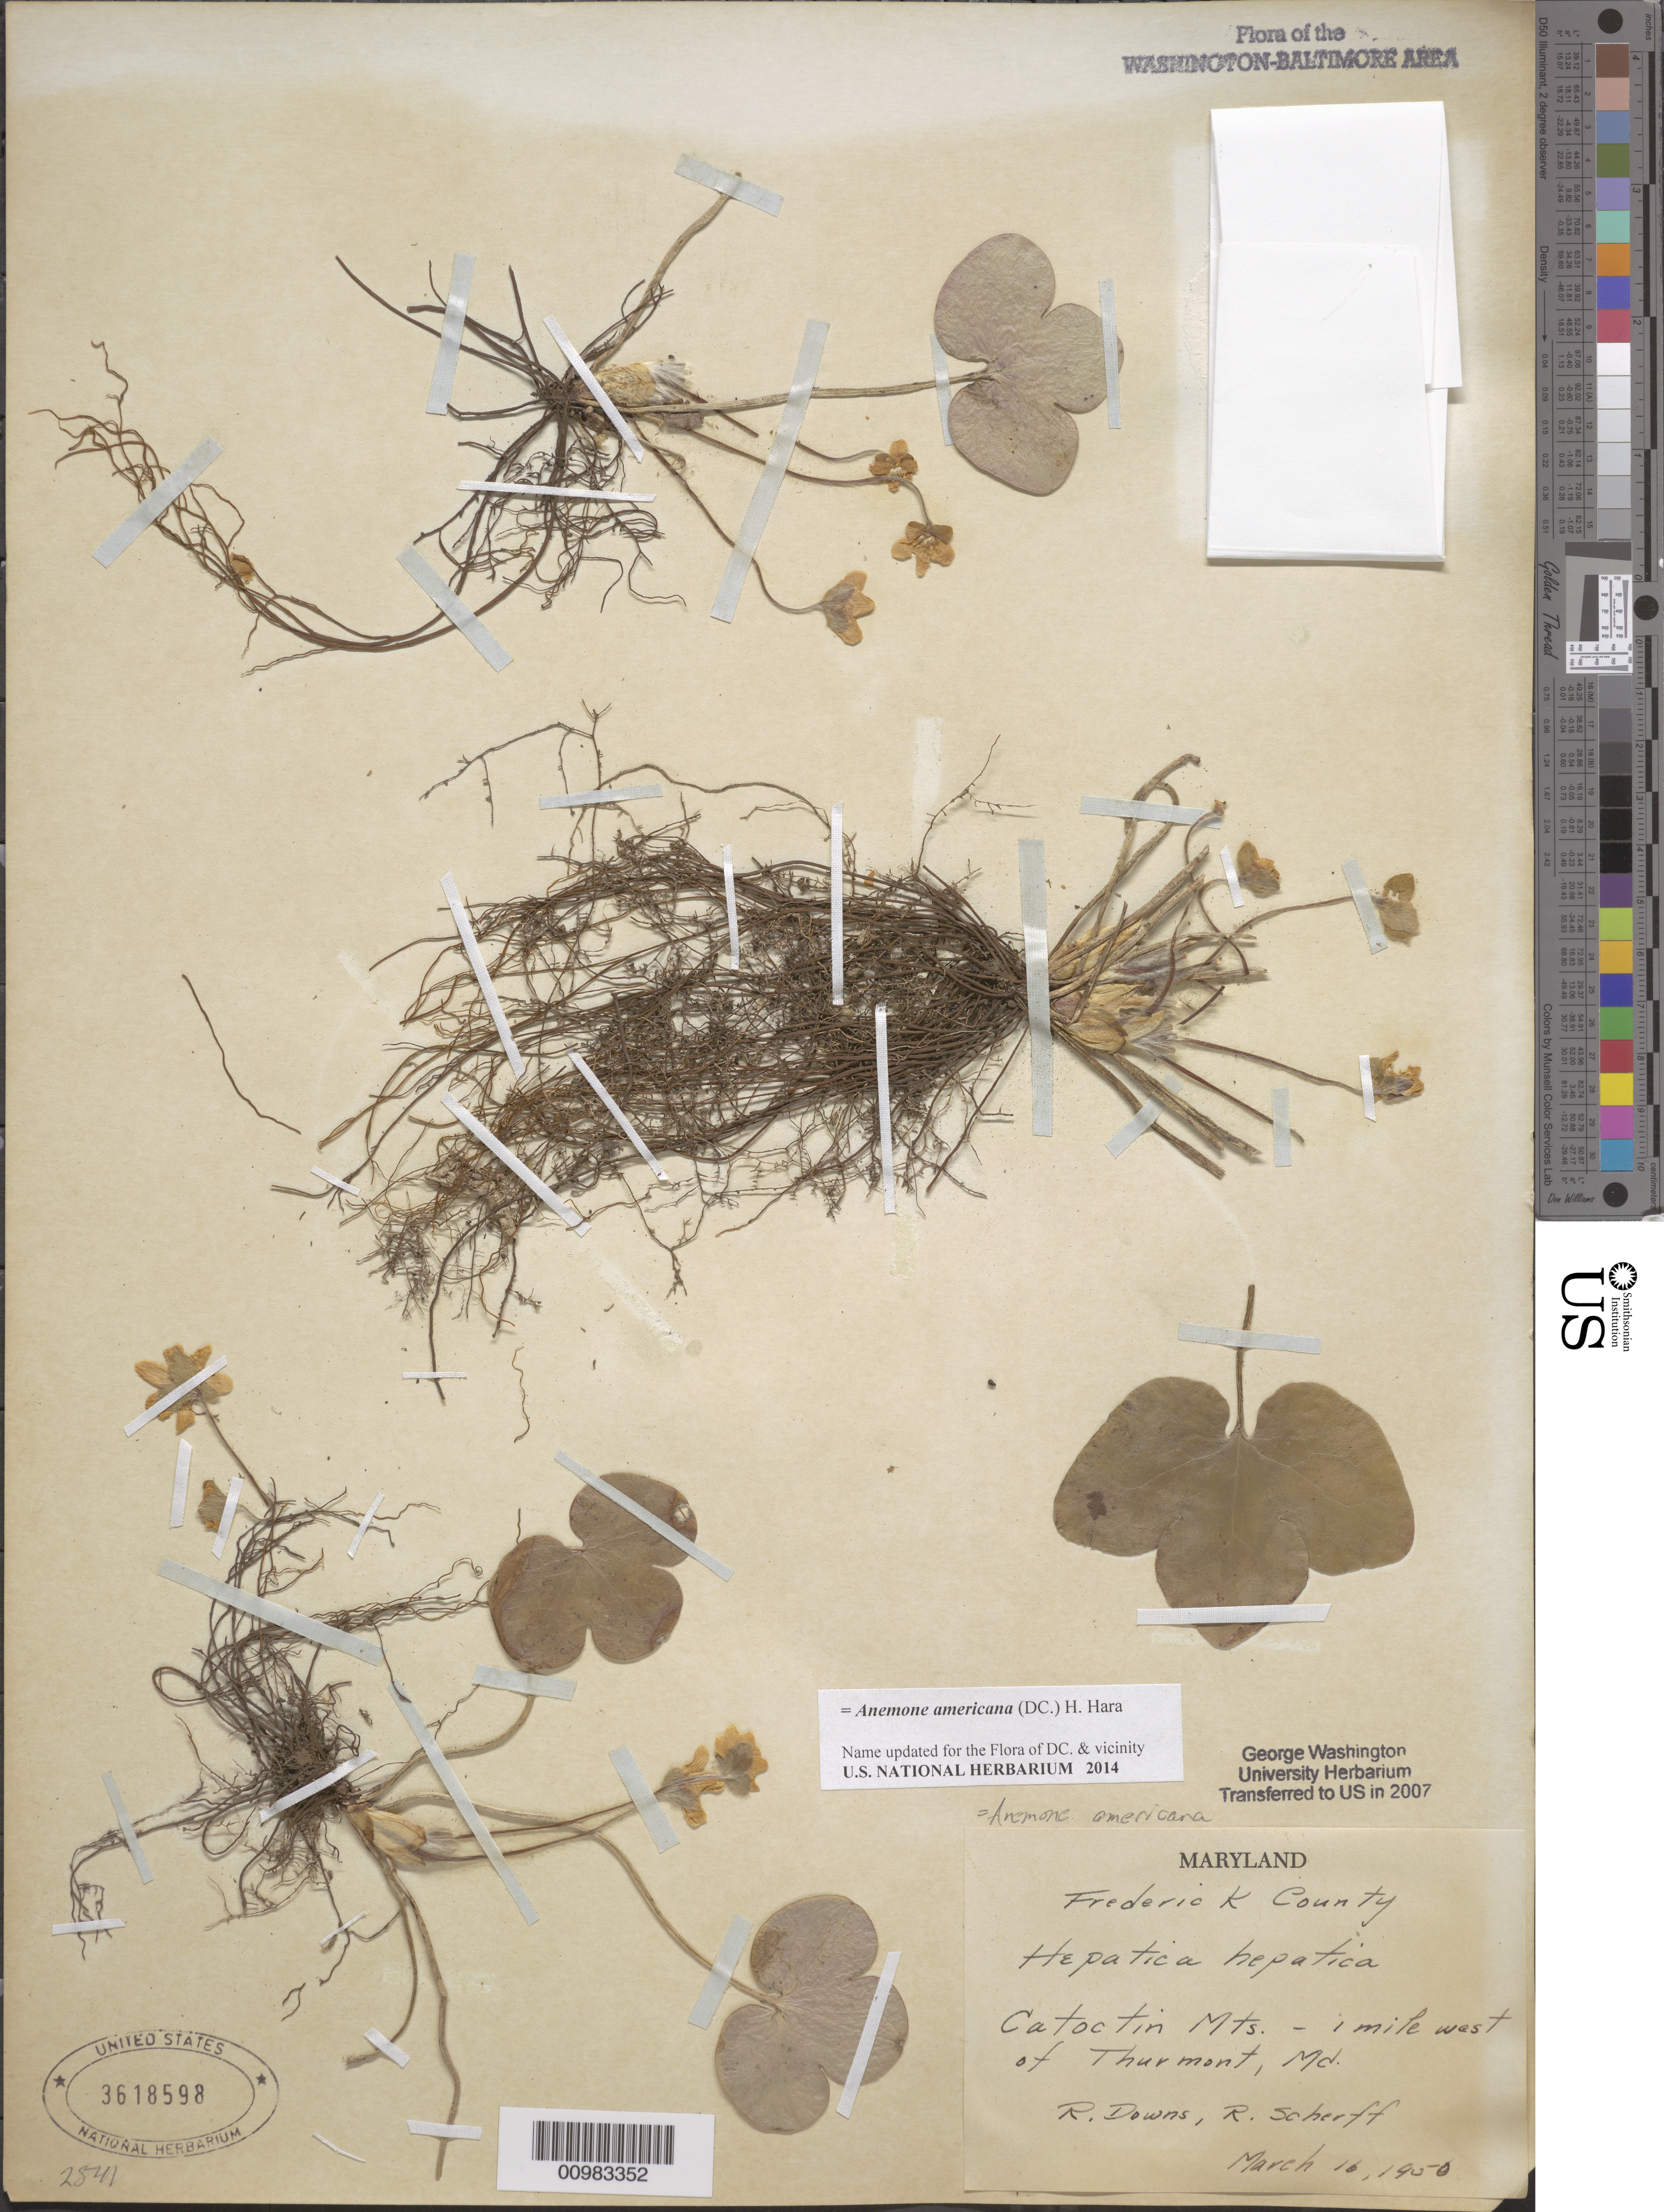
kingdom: Plantae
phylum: Tracheophyta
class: Magnoliopsida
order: Ranunculales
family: Ranunculaceae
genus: Hepatica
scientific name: Hepatica americana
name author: (DC.) Ker Gawl.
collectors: R. Downs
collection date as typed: March 16, 1950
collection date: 1950-03-16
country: United States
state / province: Maryland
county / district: Frederick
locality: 1 mile west of Thurmont, Catoctin Mountains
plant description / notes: Transferred from GWU Herbarium in 2007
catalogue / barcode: US 3618598